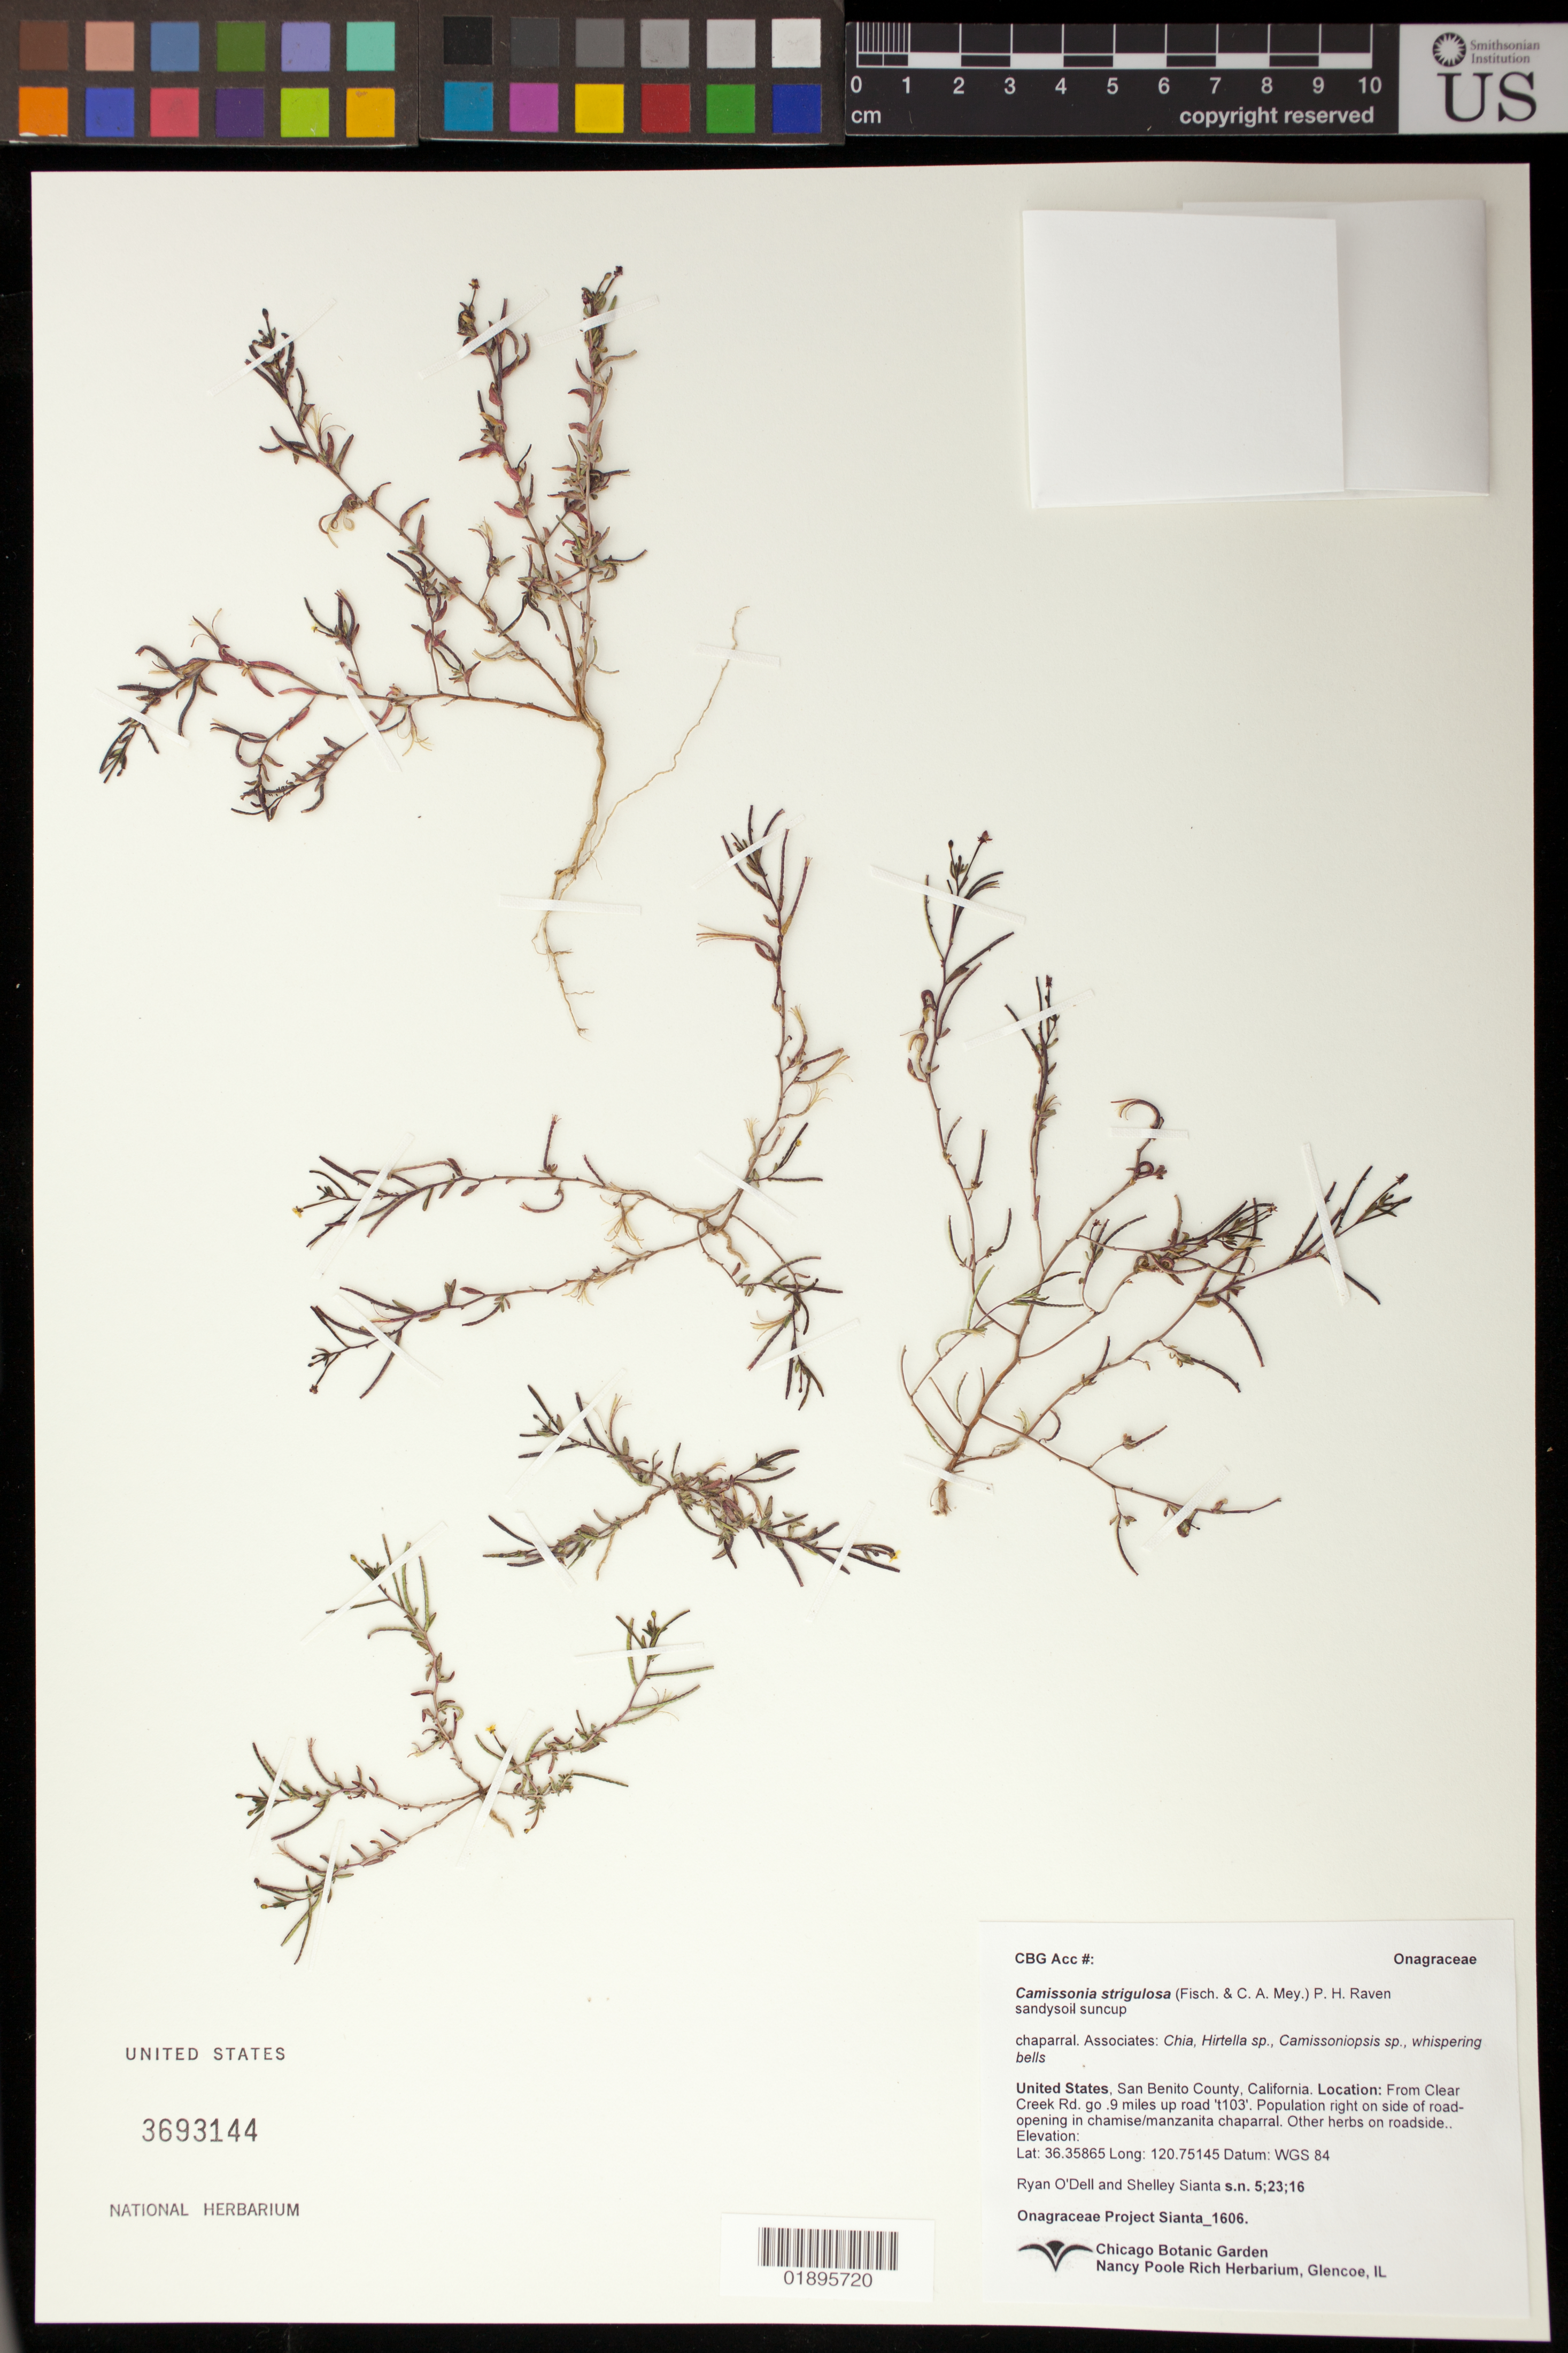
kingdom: Plantae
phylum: Tracheophyta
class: Magnoliopsida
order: Myrtales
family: Onagraceae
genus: Camissonia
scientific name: Camissonia strigulosa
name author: (Fisch. & C.A. Mey.) P.H. Raven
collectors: R. O'Dell & S. Sianta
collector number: Sianta 1606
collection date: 2016-05-23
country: United States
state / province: California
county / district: San Benito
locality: Goat Mountain Road, CCMA, from Clear Creek Rd. go .9 miles up road 't103', roadside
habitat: chaparral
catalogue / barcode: US 3693144